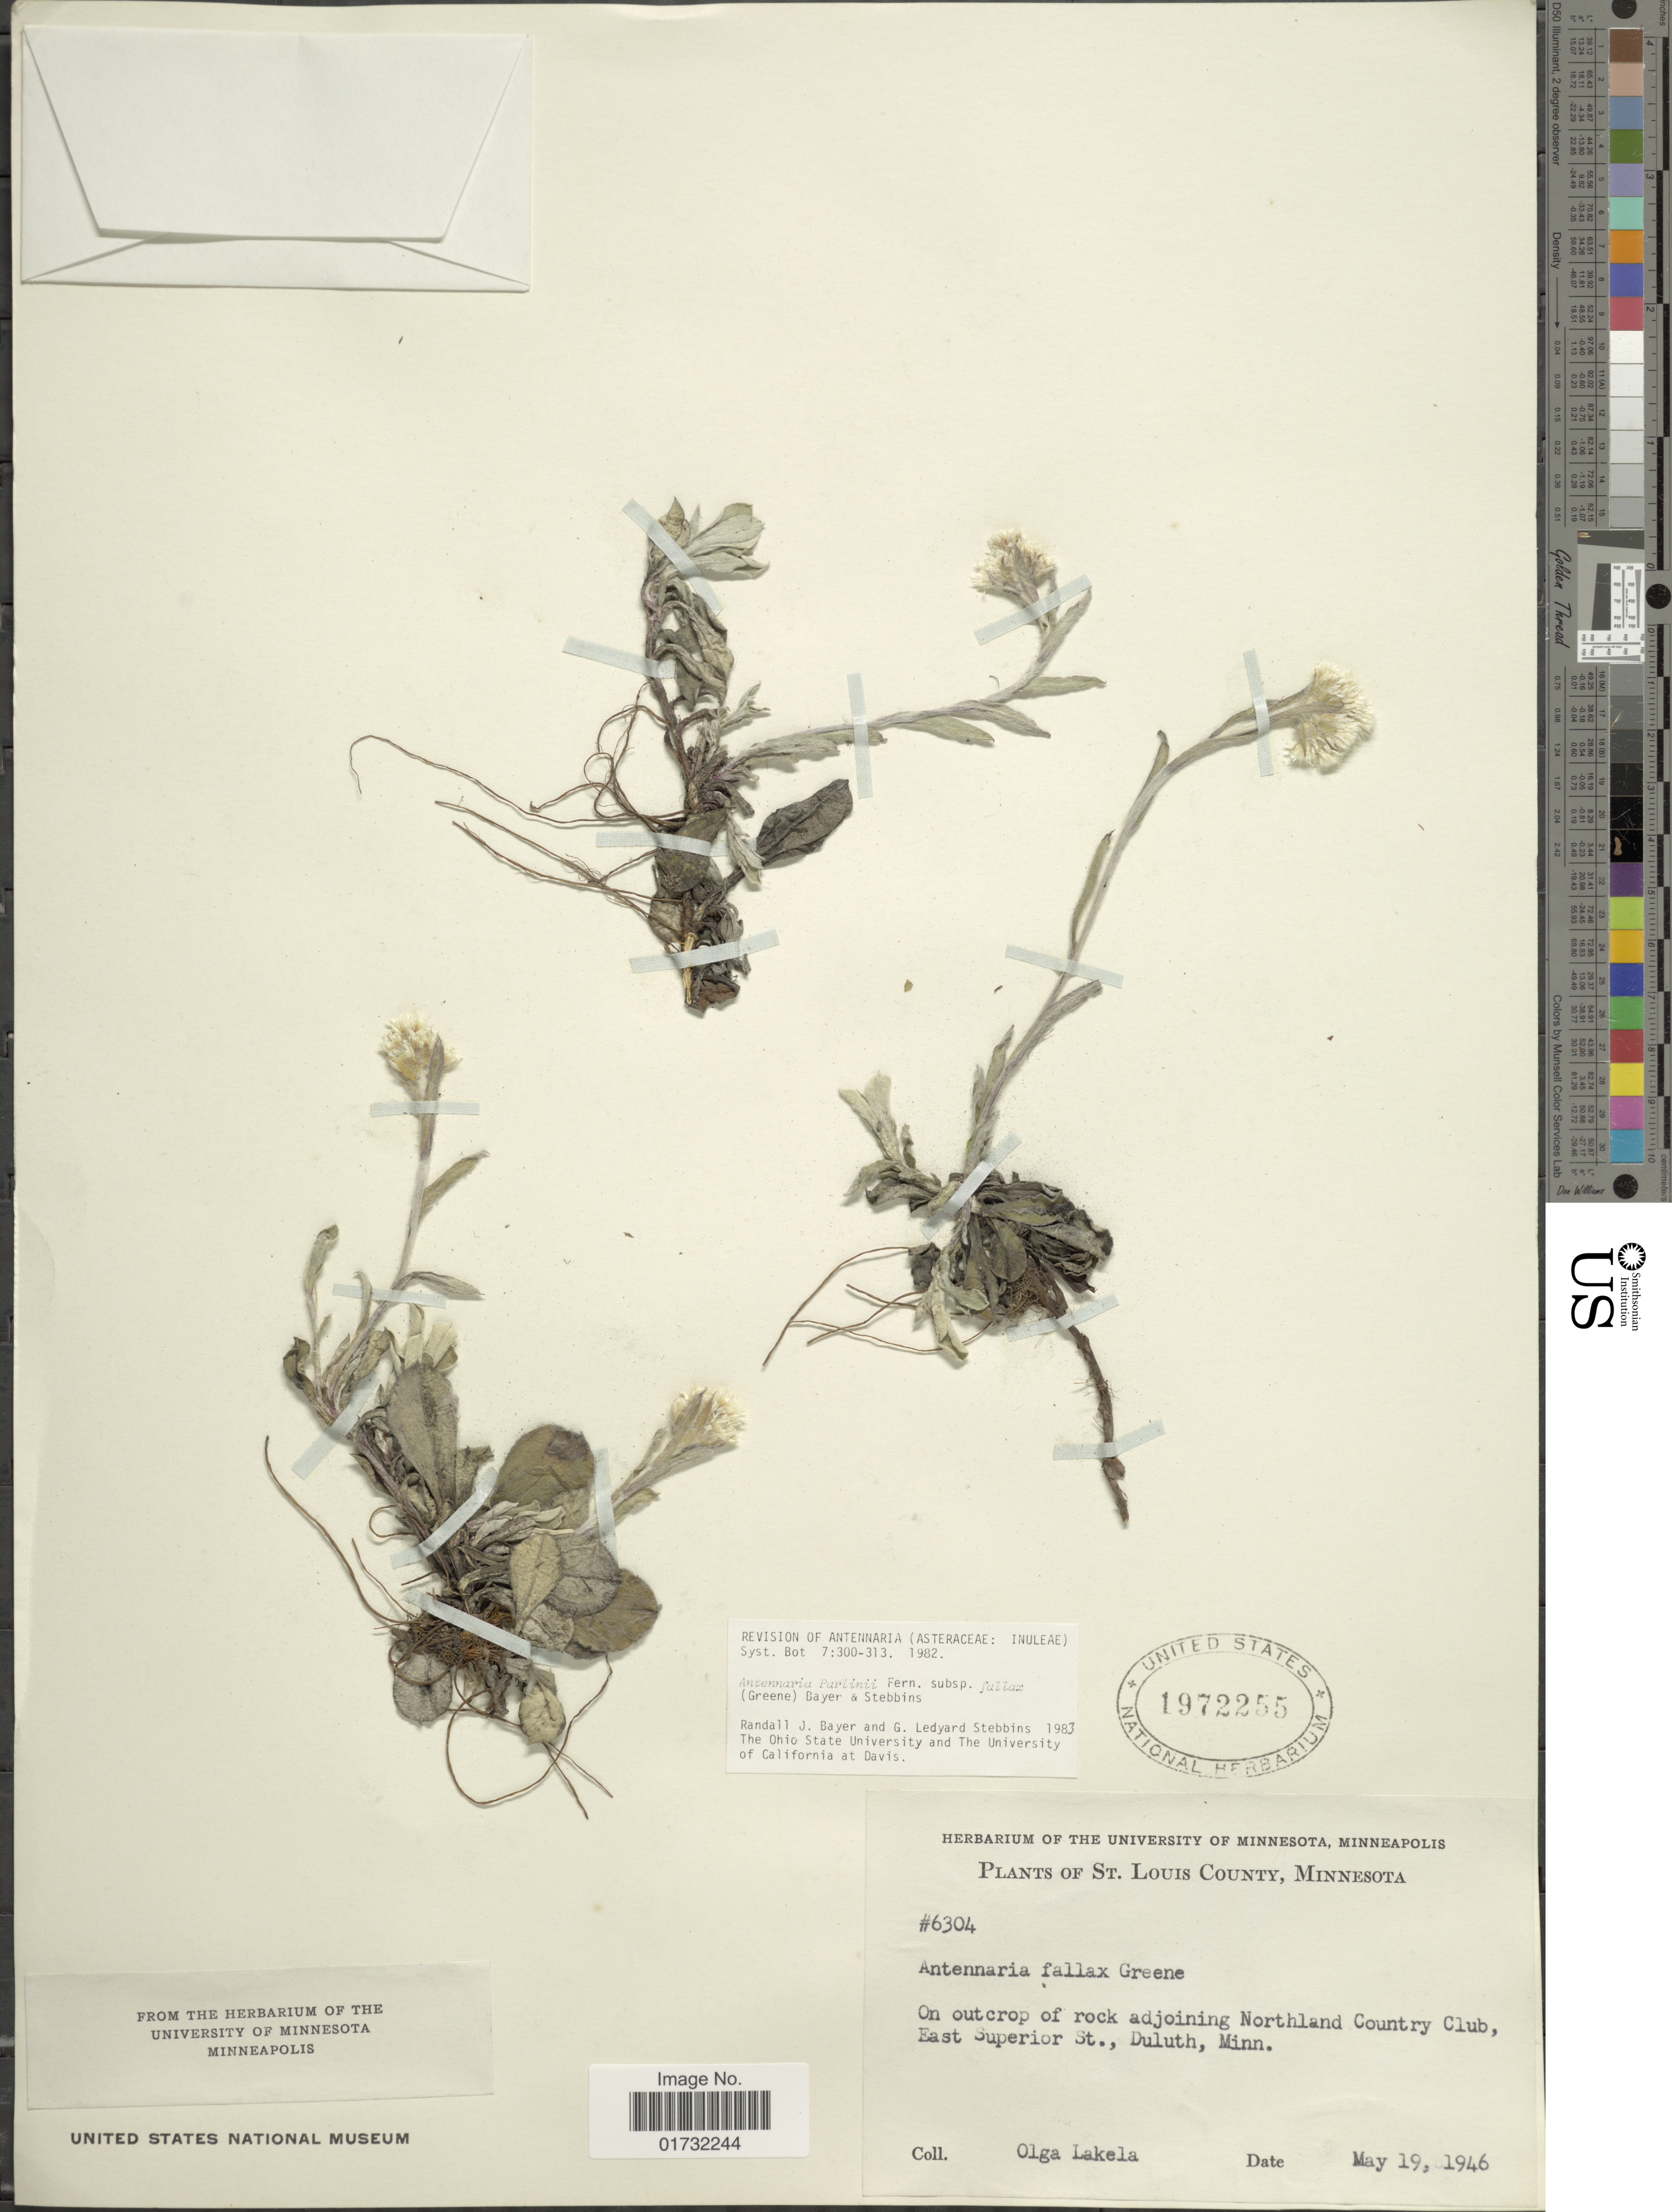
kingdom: Plantae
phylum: Tracheophyta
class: Magnoliopsida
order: Asterales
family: Asteraceae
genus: Antennaria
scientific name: Antennaria parlinii subsp. fallax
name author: (Greene) R.J. Bayer & Stebbins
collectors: O. K. Lakela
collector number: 6304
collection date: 1946-05-19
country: United States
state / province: Minnesota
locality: St. Louis County. On outcrop of rock adjoining Northland Country Club, East Superior St., Duluth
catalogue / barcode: US 1972255